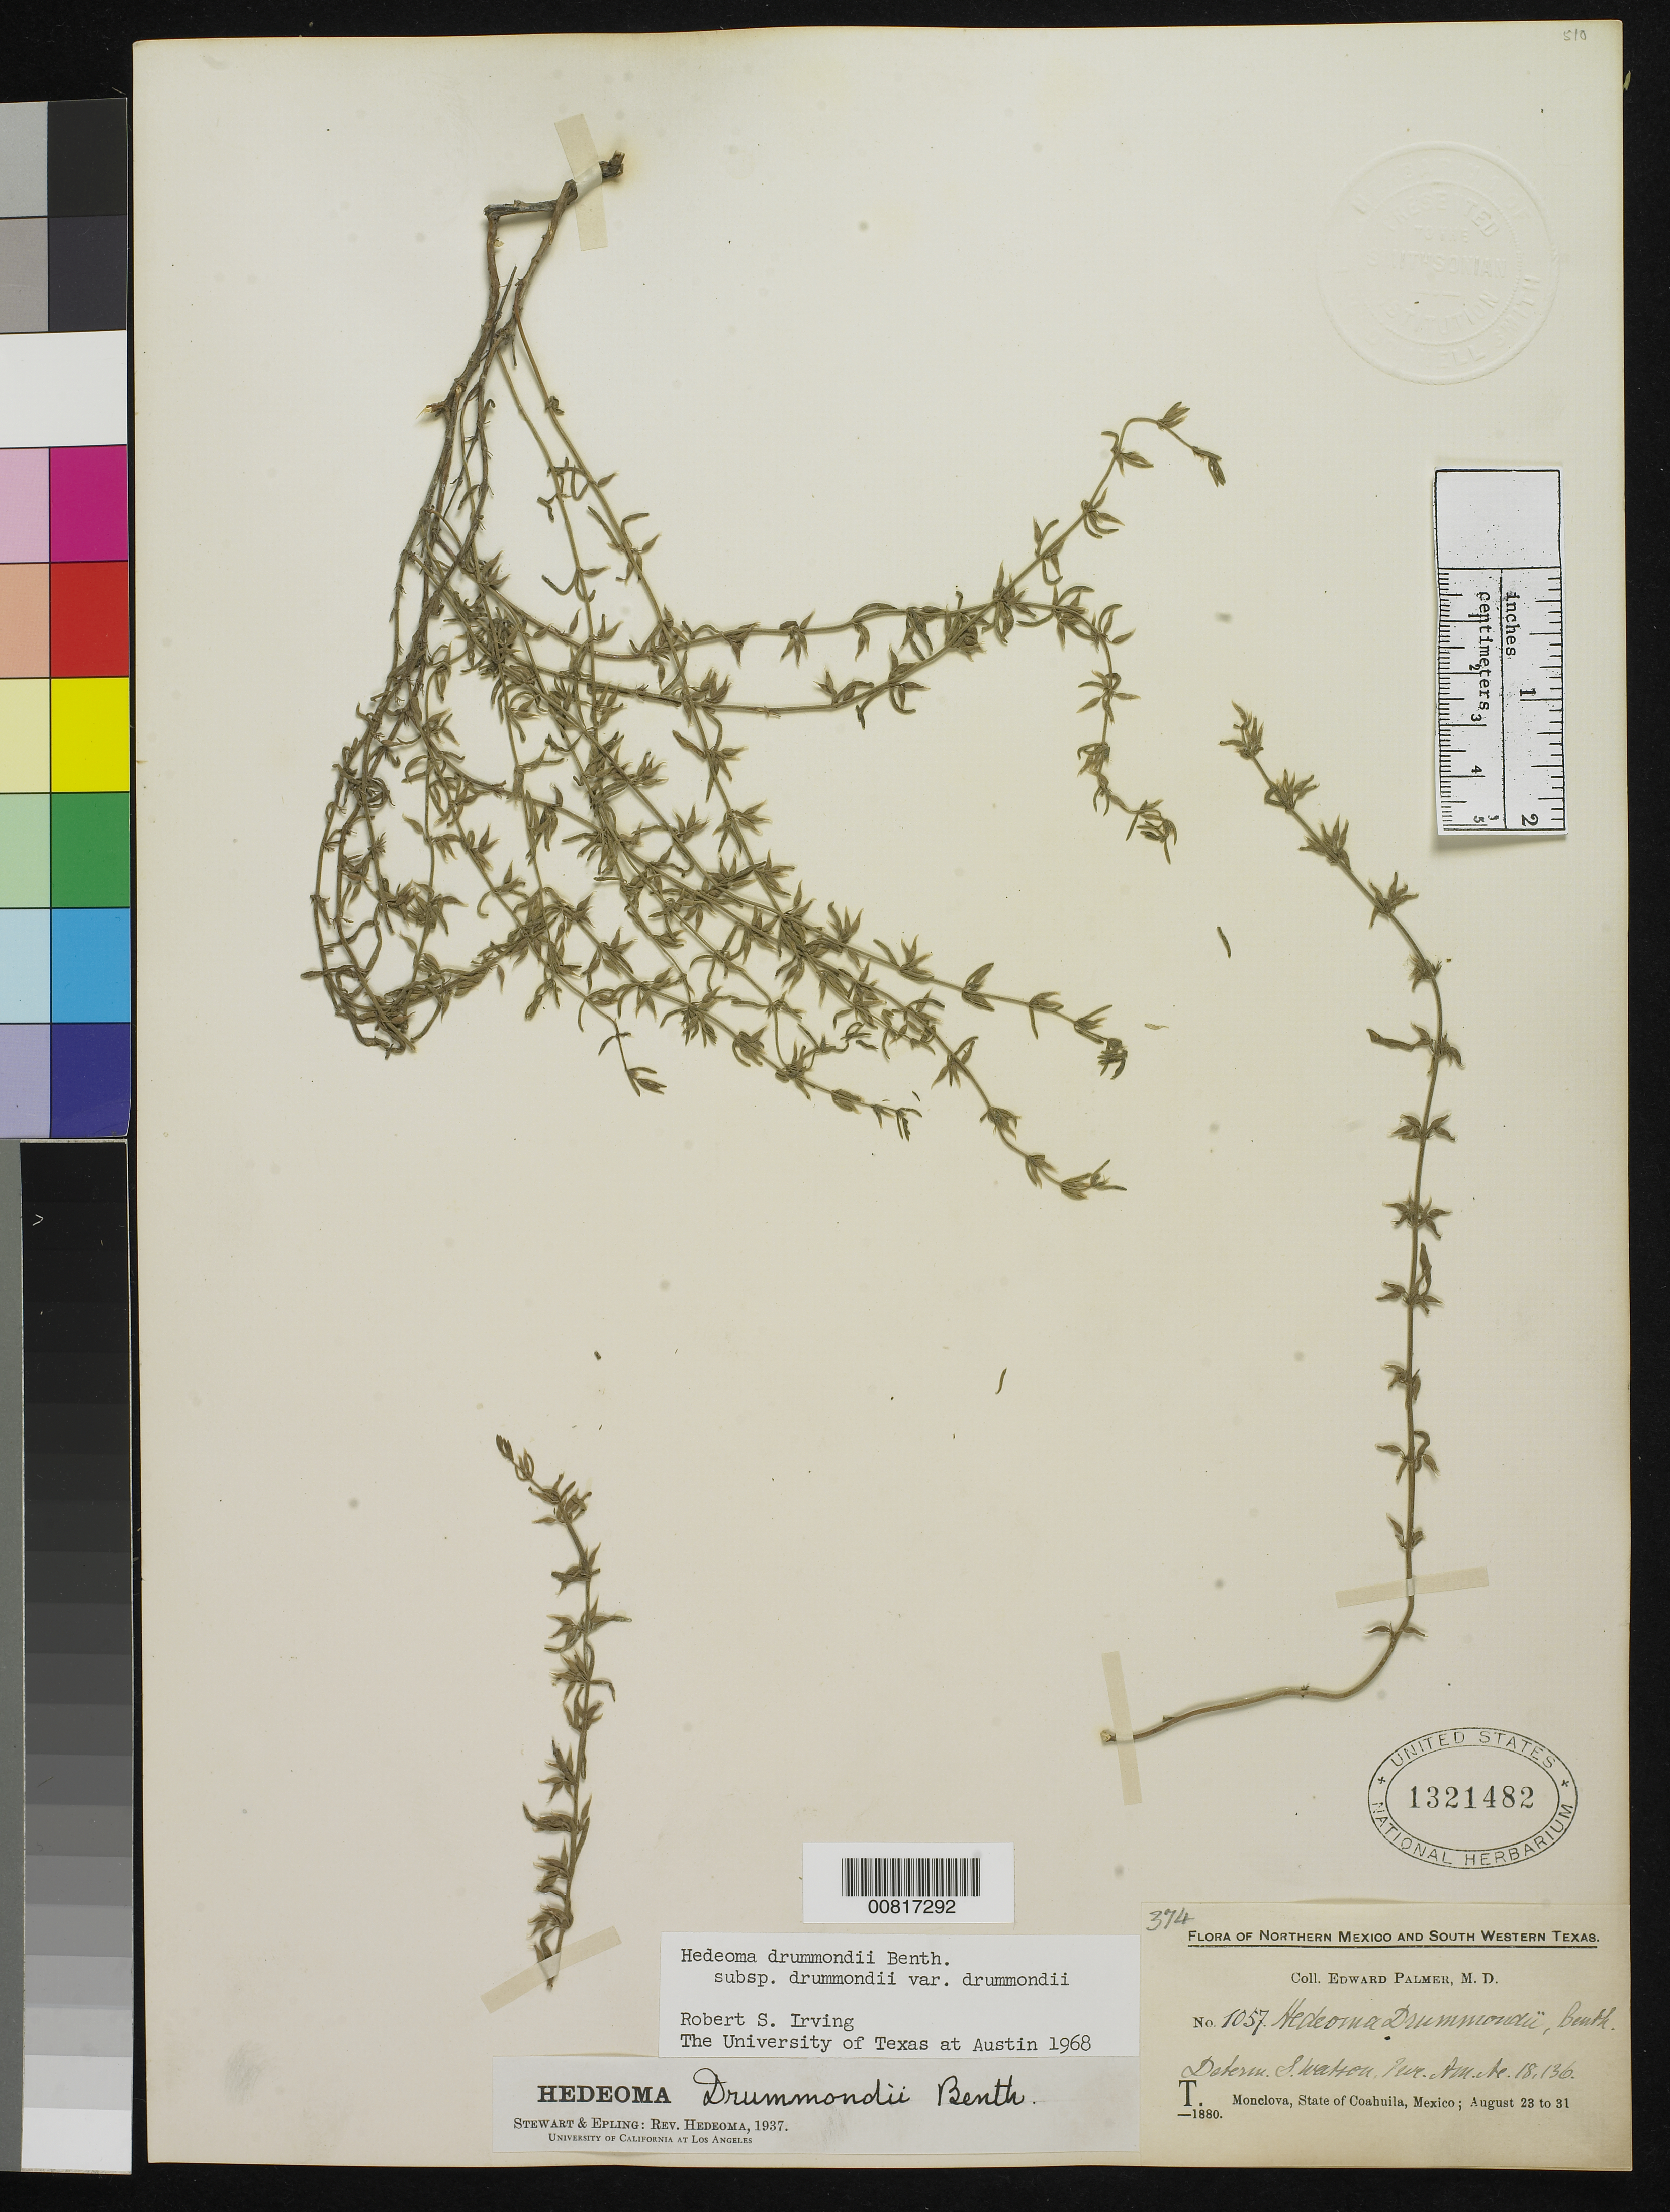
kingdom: Plantae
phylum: Tracheophyta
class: Magnoliopsida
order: Lamiales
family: Lamiaceae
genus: Hedeoma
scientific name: Hedeoma drummondii subsp. drummondii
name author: Benth.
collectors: E. Palmer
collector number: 1057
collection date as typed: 23 Aug 1880 to 31 Aug 1880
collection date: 1880-08-23/1880-08-31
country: Mexico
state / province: Coahuila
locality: T. Monclova, Coahuila.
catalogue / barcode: US 1321482